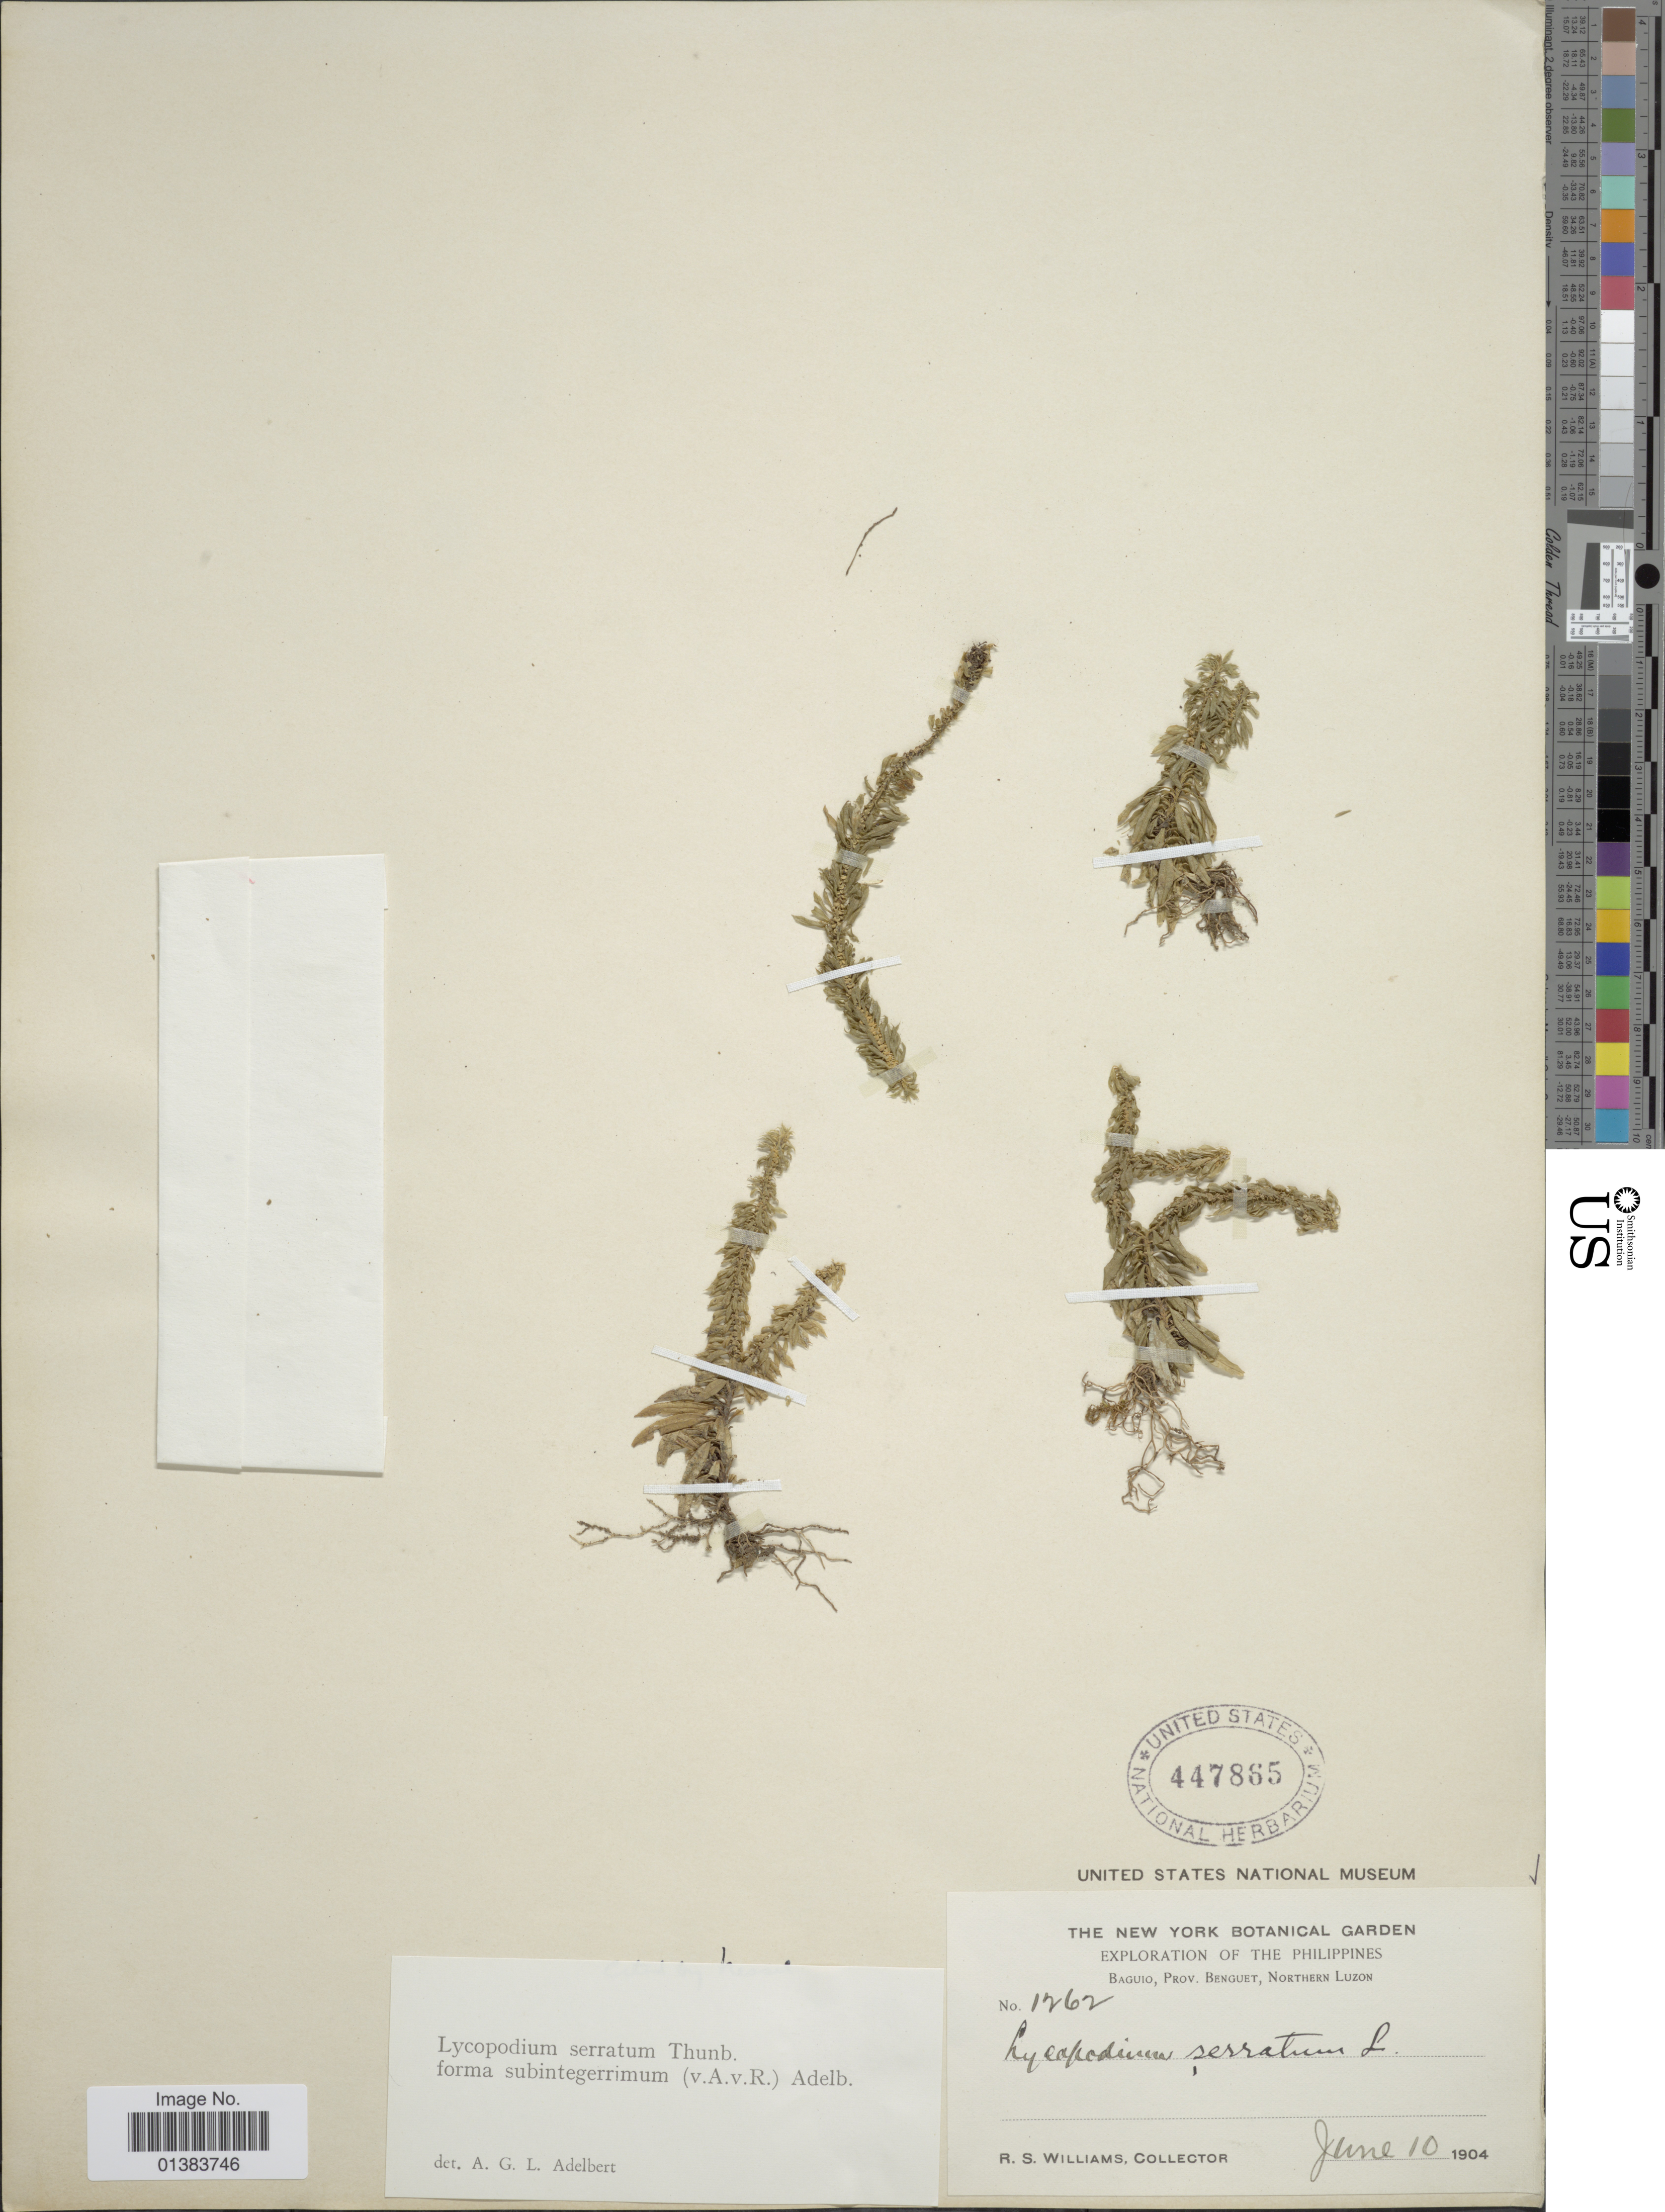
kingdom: Plantae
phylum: Tracheophyta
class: Lycopodiopsida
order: Lycopodiales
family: Lycopodiaceae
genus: Huperzia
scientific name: Huperzia serrata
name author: (Thunb.) Trevis.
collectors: R. S. Williams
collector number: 1262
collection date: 1904-06-10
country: Philippines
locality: Baguio, Prov. Benguet, Northern Luzon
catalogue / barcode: US 447865